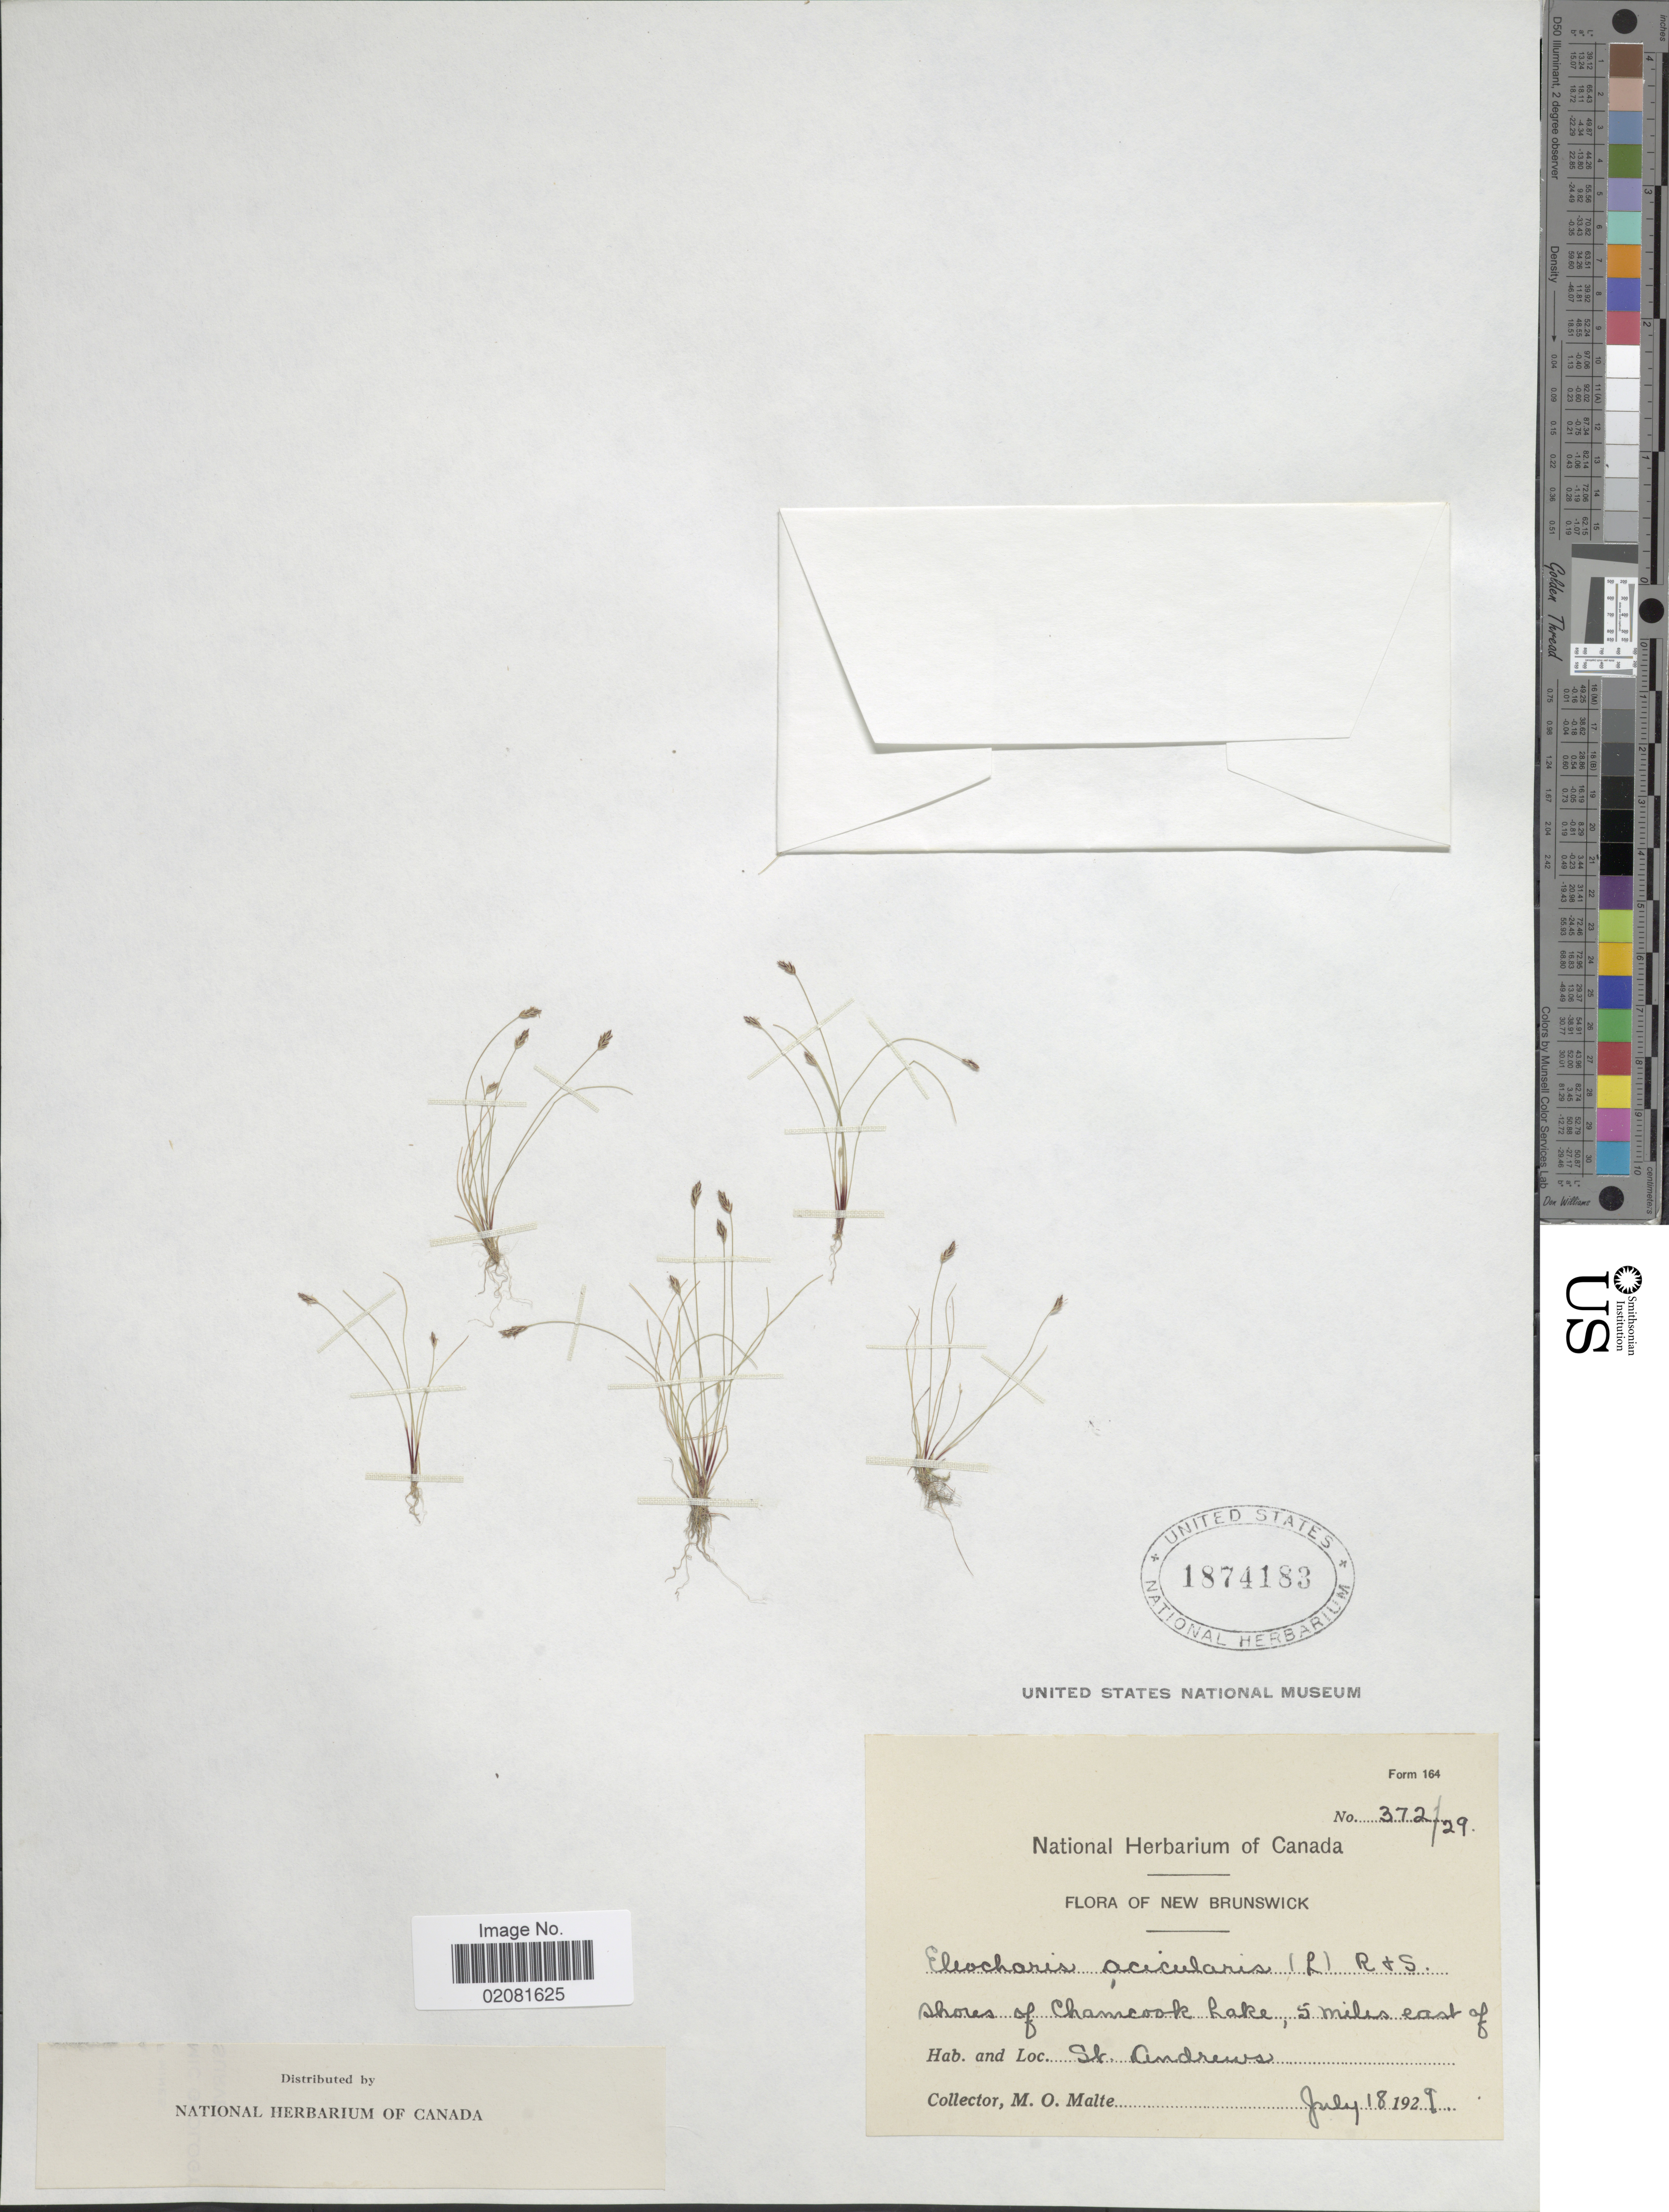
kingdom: Plantae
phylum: Tracheophyta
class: Liliopsida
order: Poales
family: Cyperaceae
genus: Eleocharis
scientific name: Eleocharis acicularis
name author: (L.) Roem. & Schult.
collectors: M. O. Malte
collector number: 372/29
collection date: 1929-07-18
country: Canada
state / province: New Brunswick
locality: Shores of Chamcook Lake, 5 miles east of St. Andrews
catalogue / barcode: US 1874183